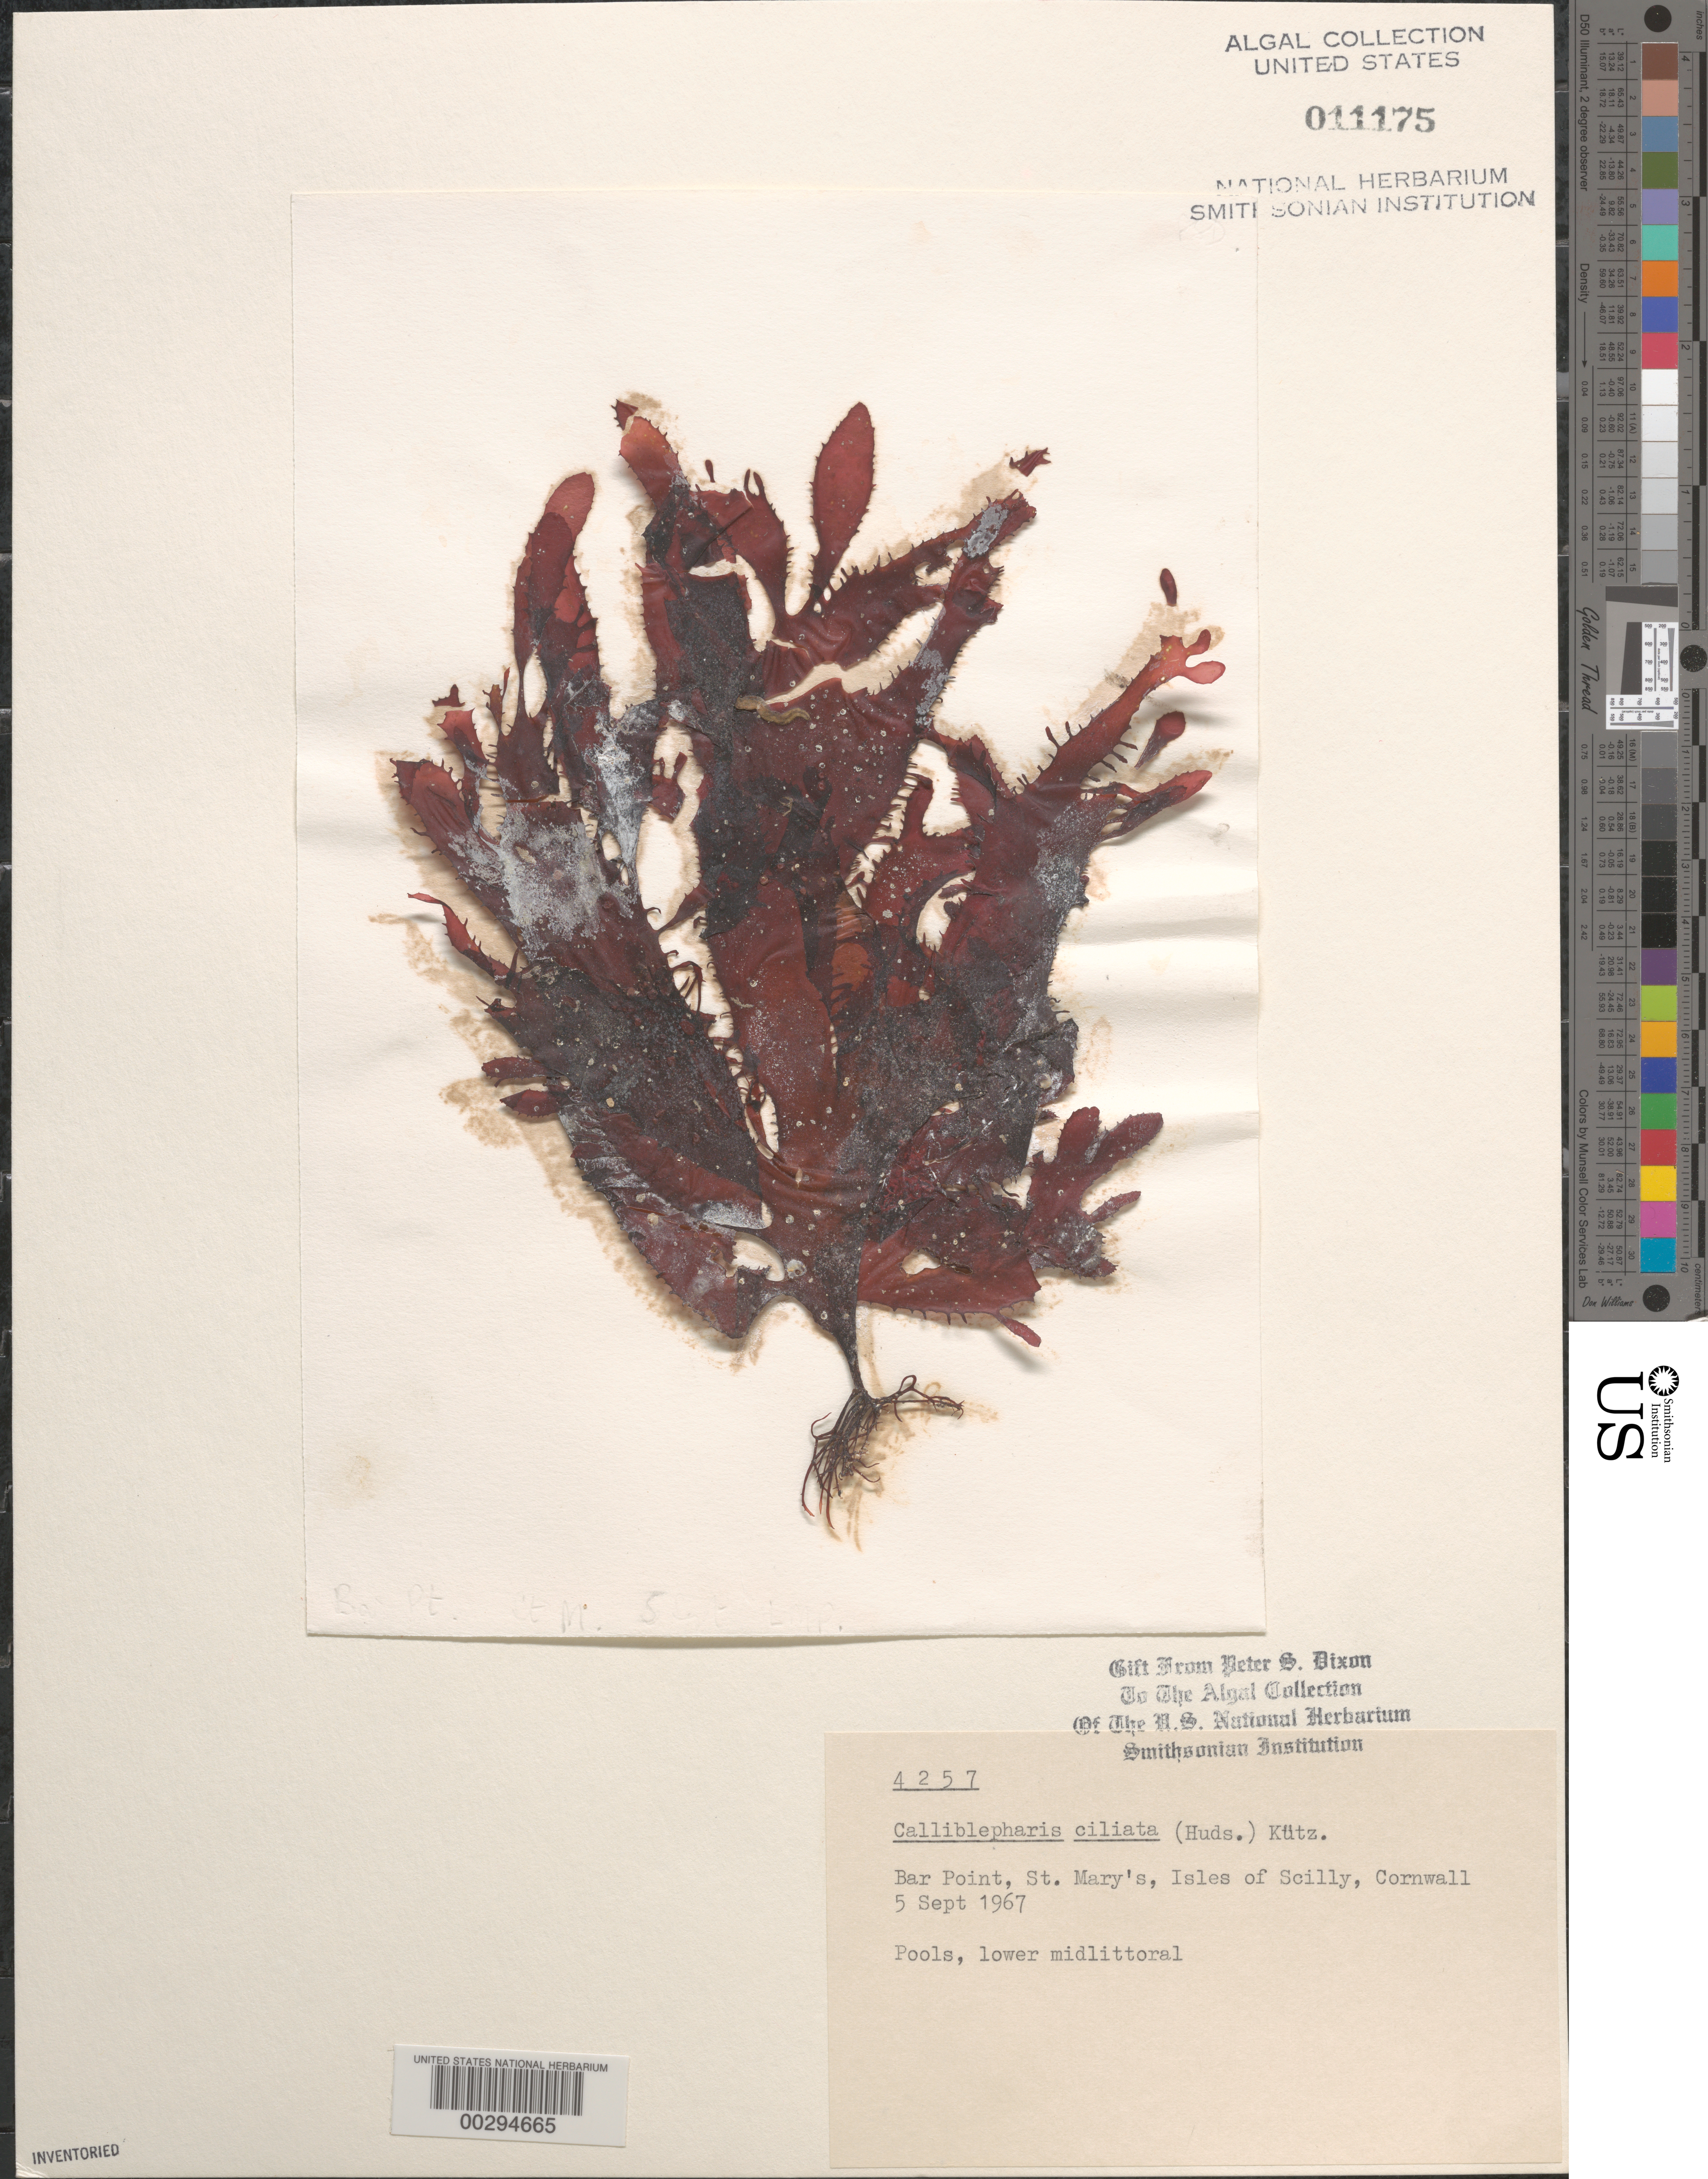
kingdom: Plantae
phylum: Rhodophyta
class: Florideophyceae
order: Gigartinales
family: Cystocloniaceae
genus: Calliblepharis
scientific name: Calliblepharis ciliata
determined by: Dixon, P. S.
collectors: P. S. Dixon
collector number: PSD 4257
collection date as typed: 05 Sep 1967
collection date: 1967-09-05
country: United Kingdom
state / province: England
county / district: Council of the Isles of Scilly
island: St. Mary's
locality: Bar Point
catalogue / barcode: US 11175